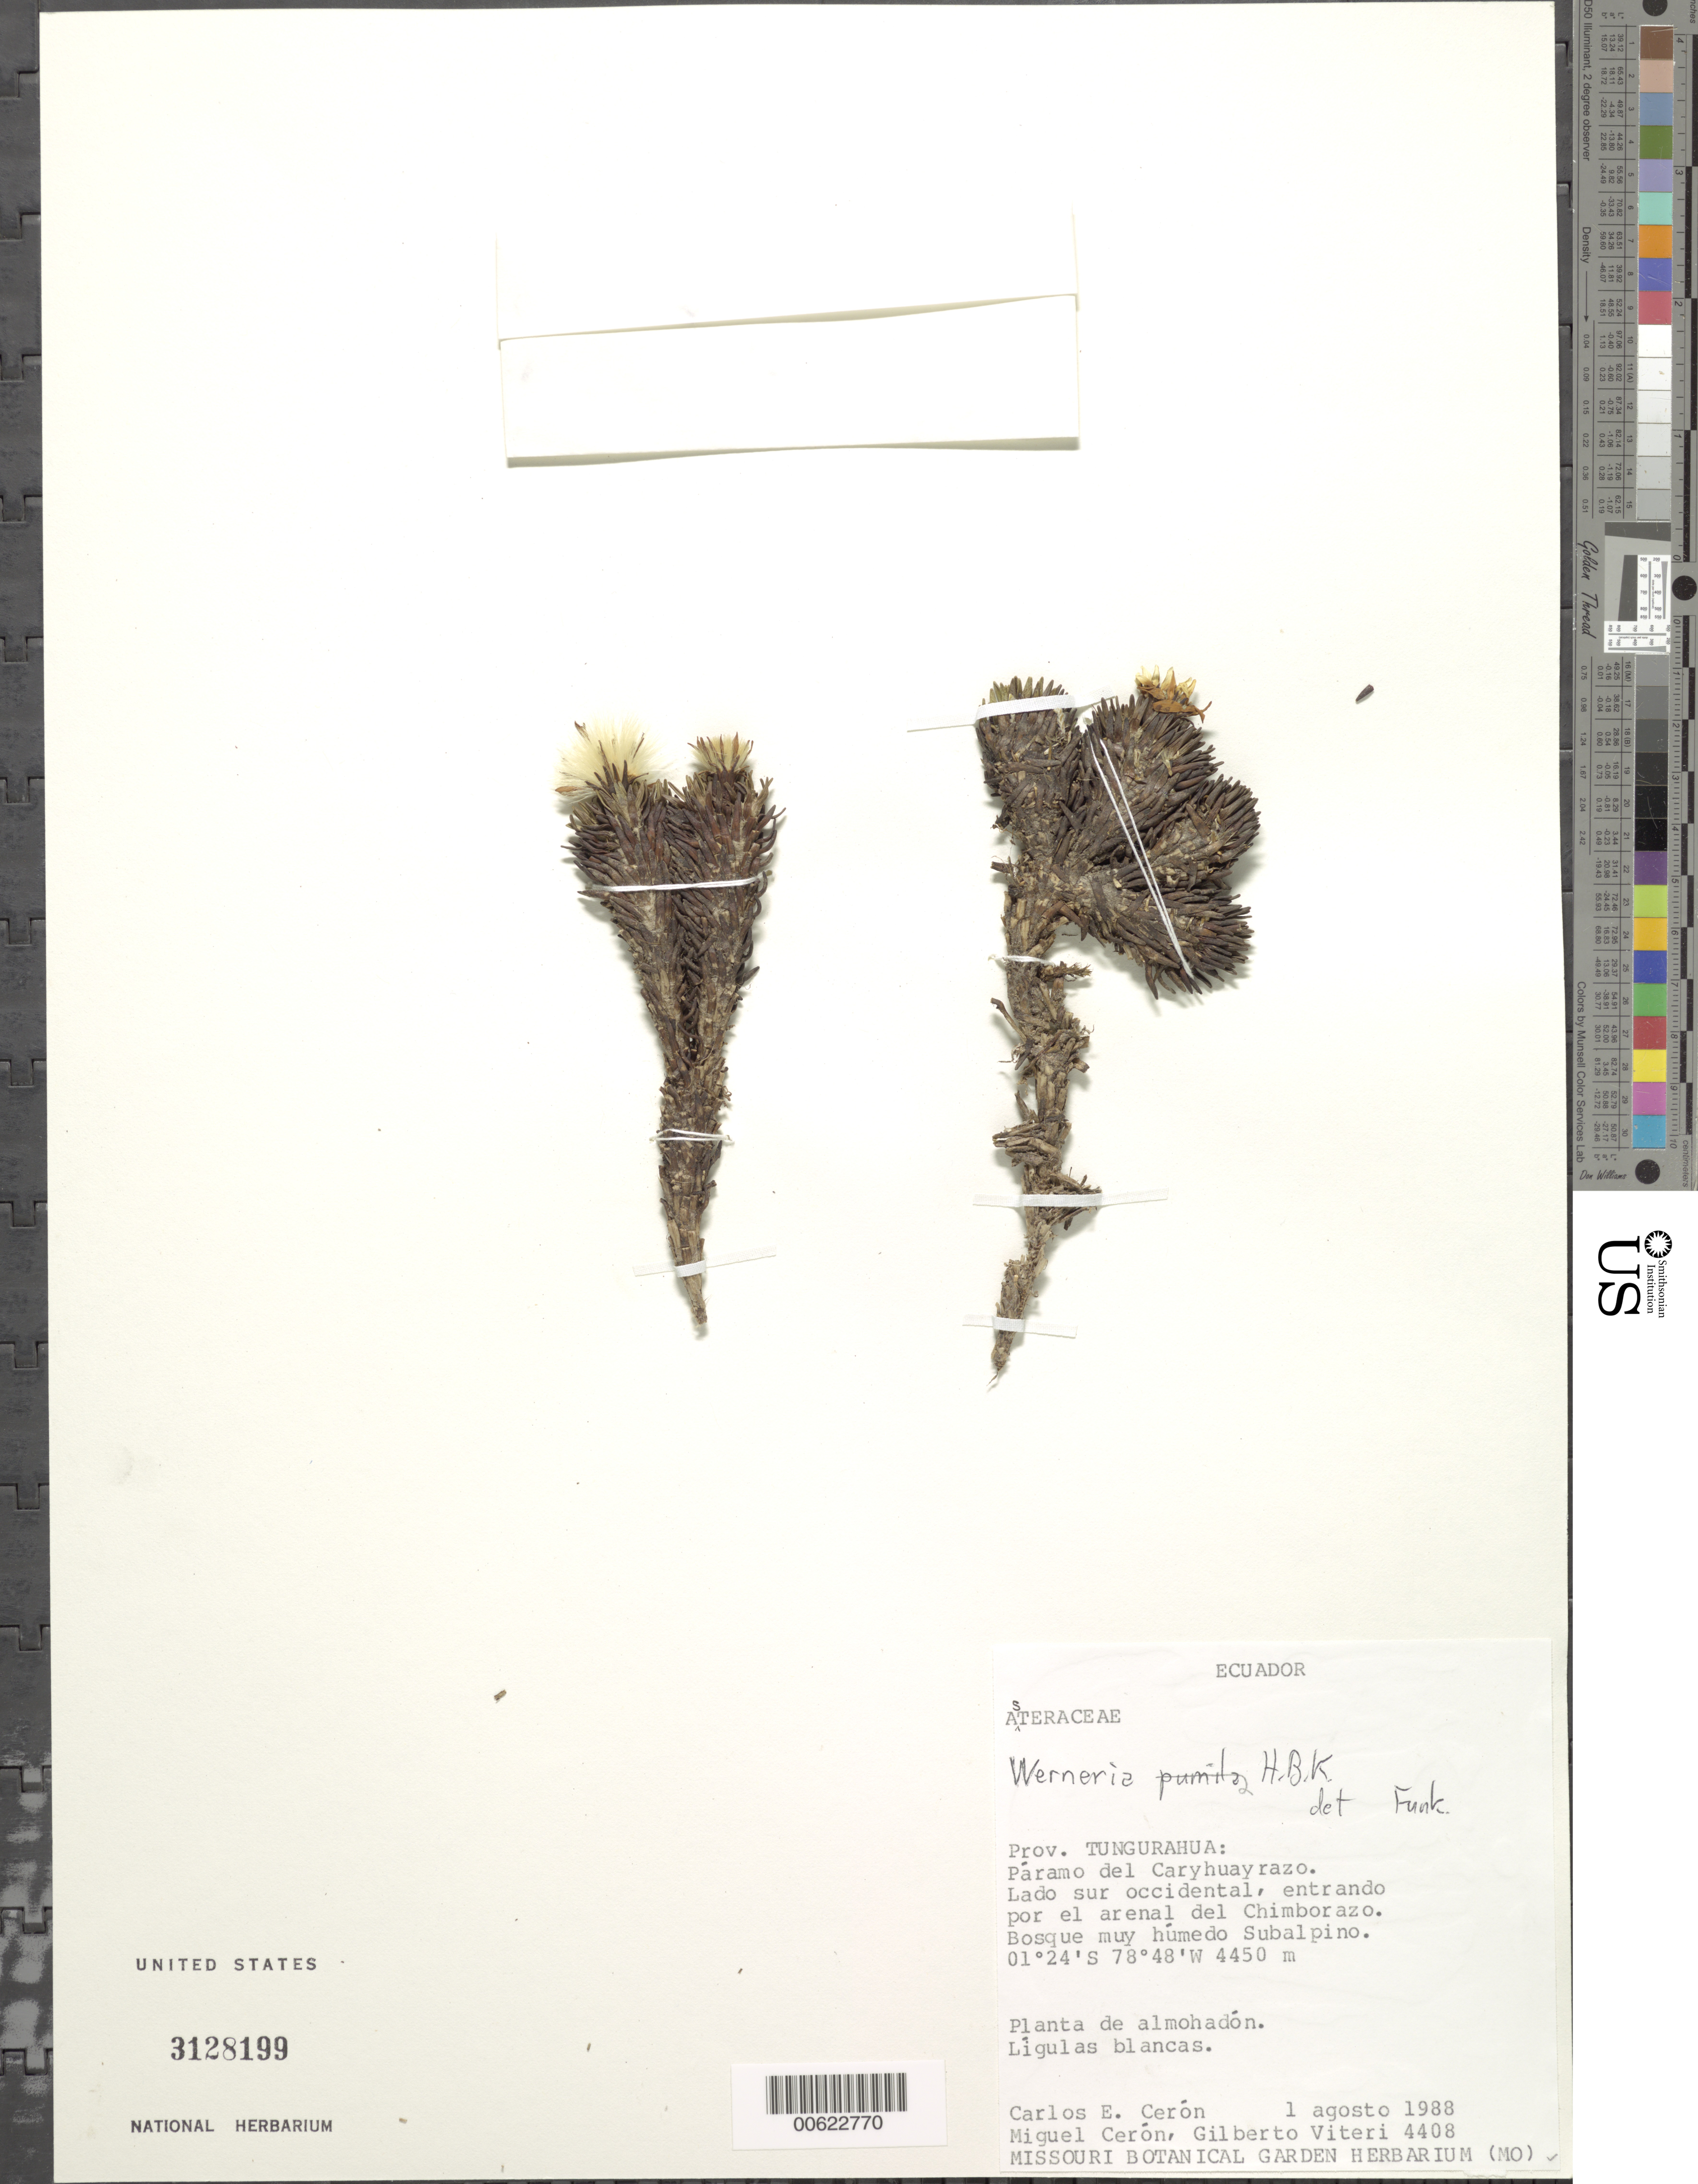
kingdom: Plantae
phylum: Tracheophyta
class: Magnoliopsida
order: Asterales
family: Asteraceae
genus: Xenophyllum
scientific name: Xenophyllum humile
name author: (Kunth) V.A. Funk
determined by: Funk, Vicki A., (BOT), Smithsonian Institution - National Museum of Natural History (UNITED STATES)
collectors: C. Ceron, M. Ceron & G. Viteri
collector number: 4408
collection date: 1988-08-01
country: Ecuador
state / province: Tungurahua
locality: Páramo del Caryhuayrazo. Lado sur occidental, entrando por el arenal del Chimborazo.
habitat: Bosque muy húmedo Subalpino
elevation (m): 4450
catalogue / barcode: US 3128199